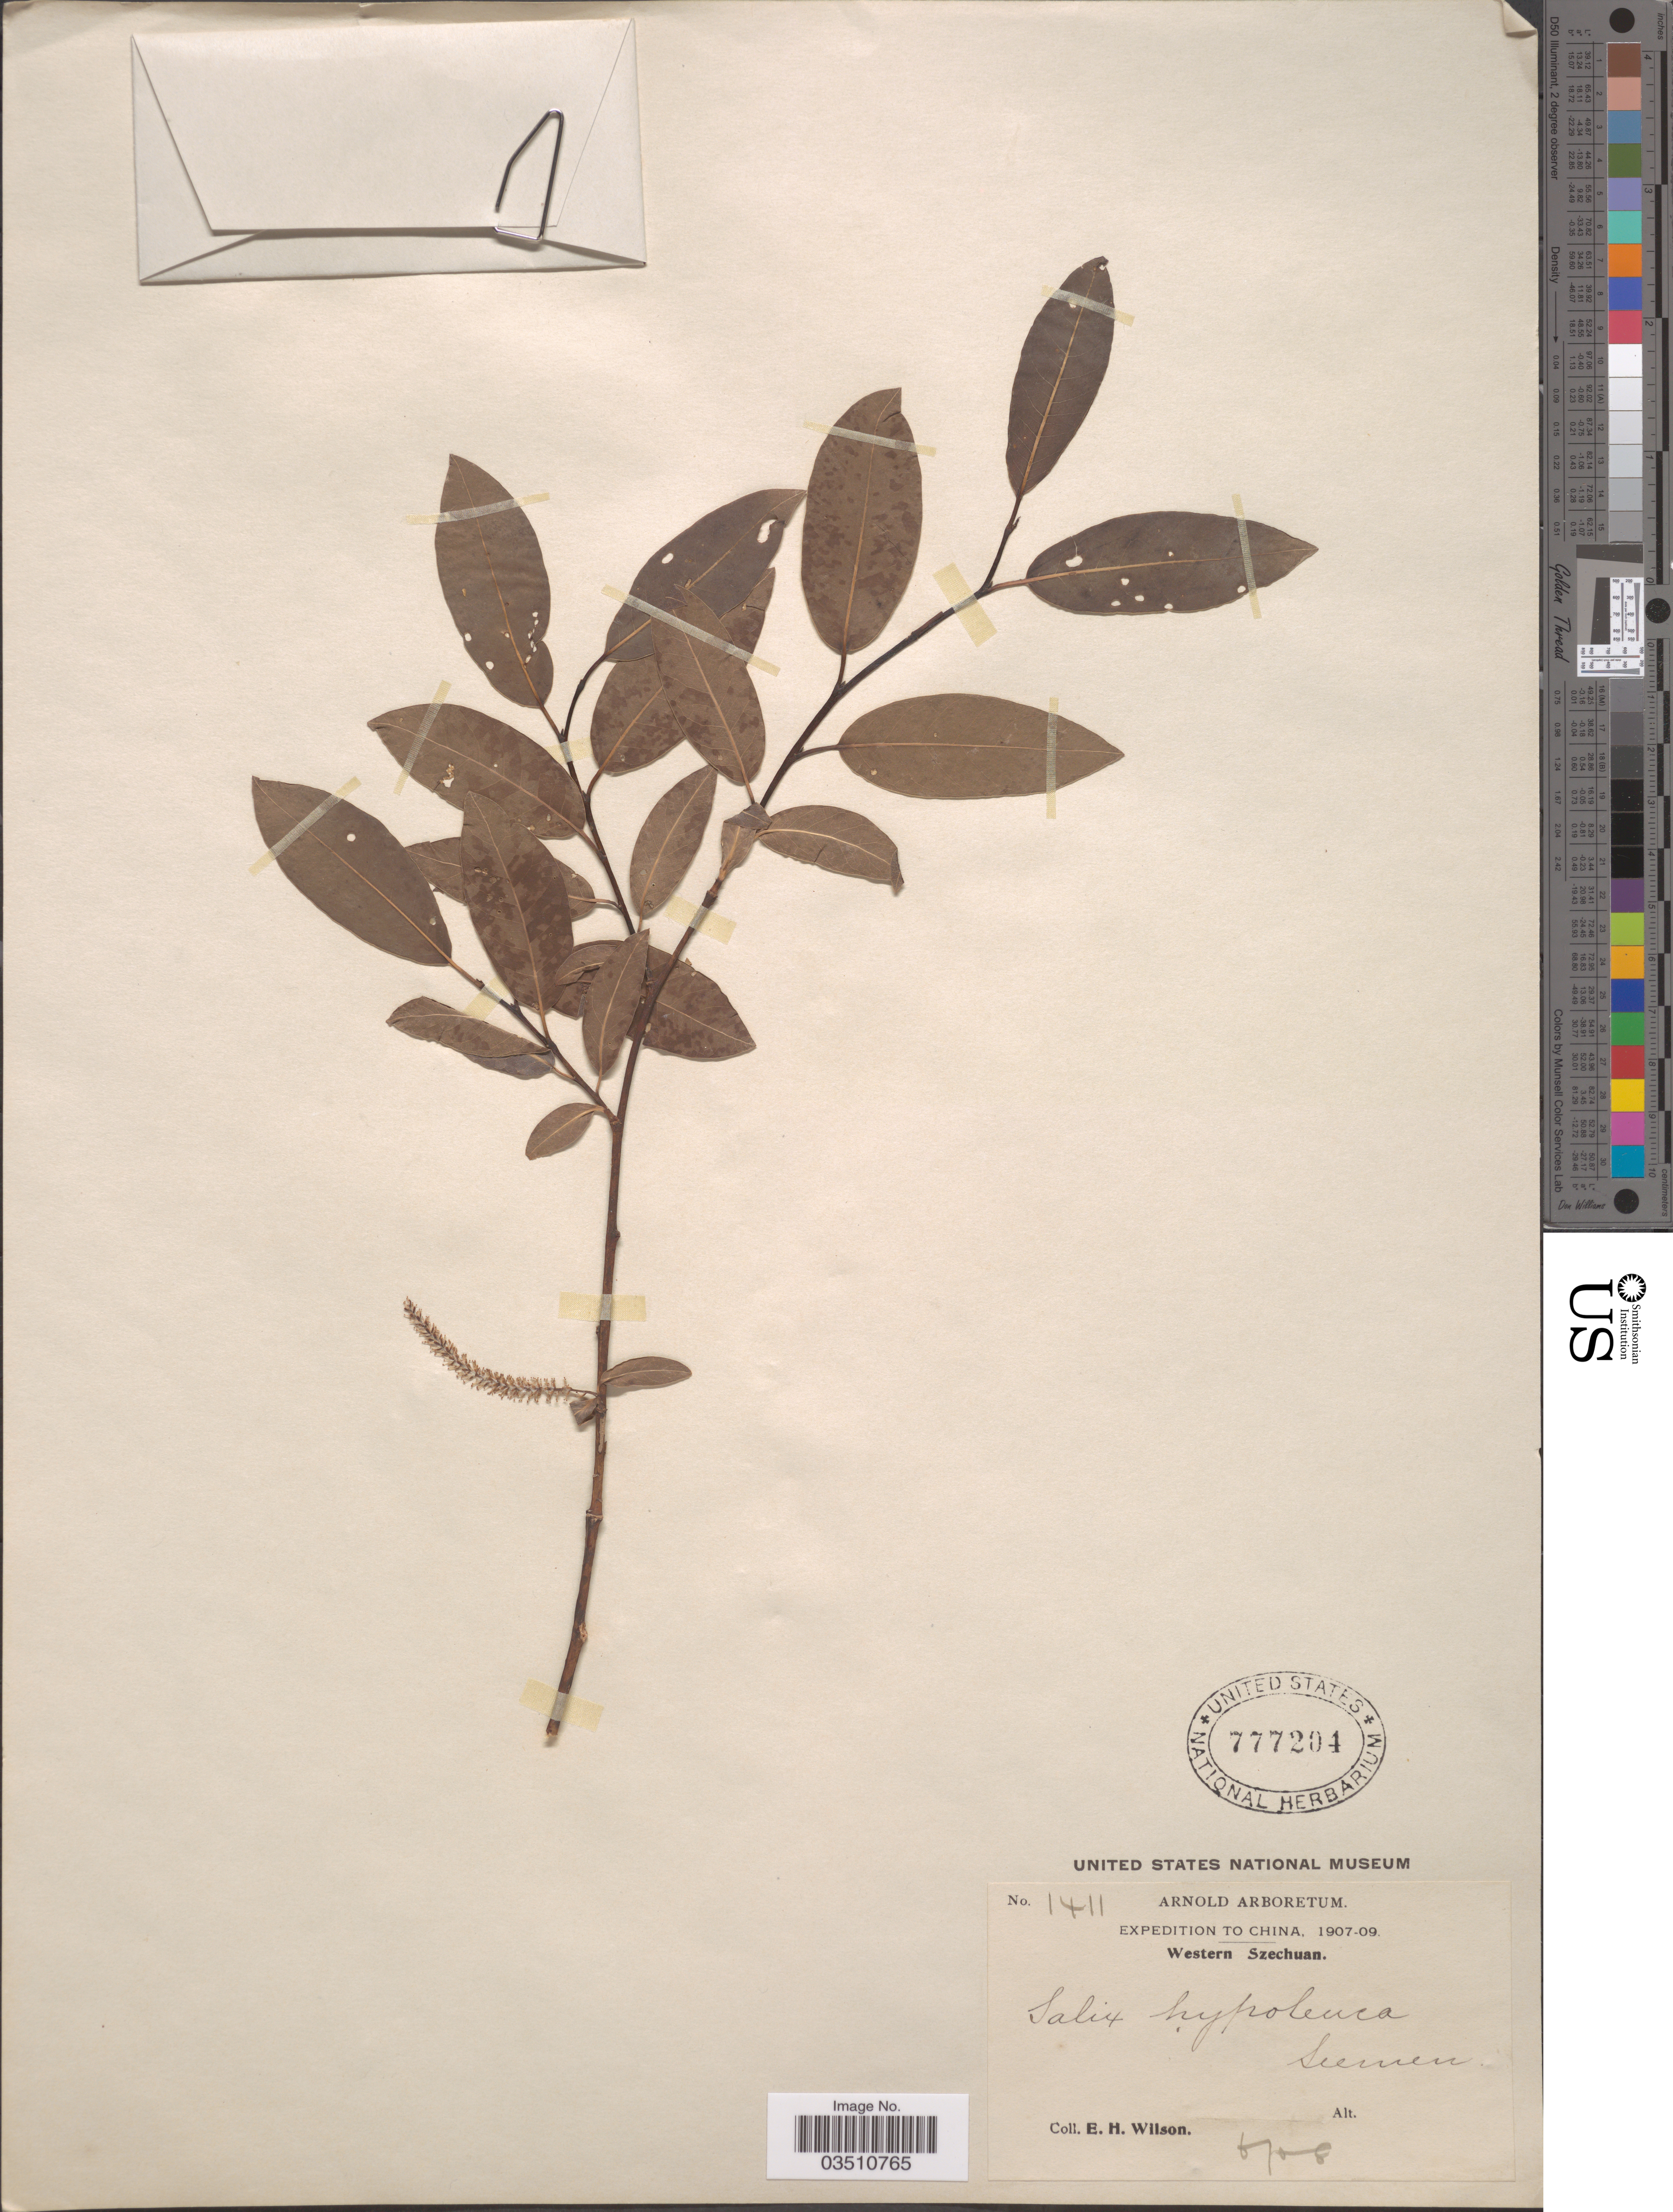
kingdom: Plantae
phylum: Tracheophyta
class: Magnoliopsida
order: Malpighiales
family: Salicaceae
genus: Salix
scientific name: Salix hypoleuca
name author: Seemen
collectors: E. Wilson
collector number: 1411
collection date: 1908-06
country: China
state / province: Sichuan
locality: Western Szechuan.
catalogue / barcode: US 777204